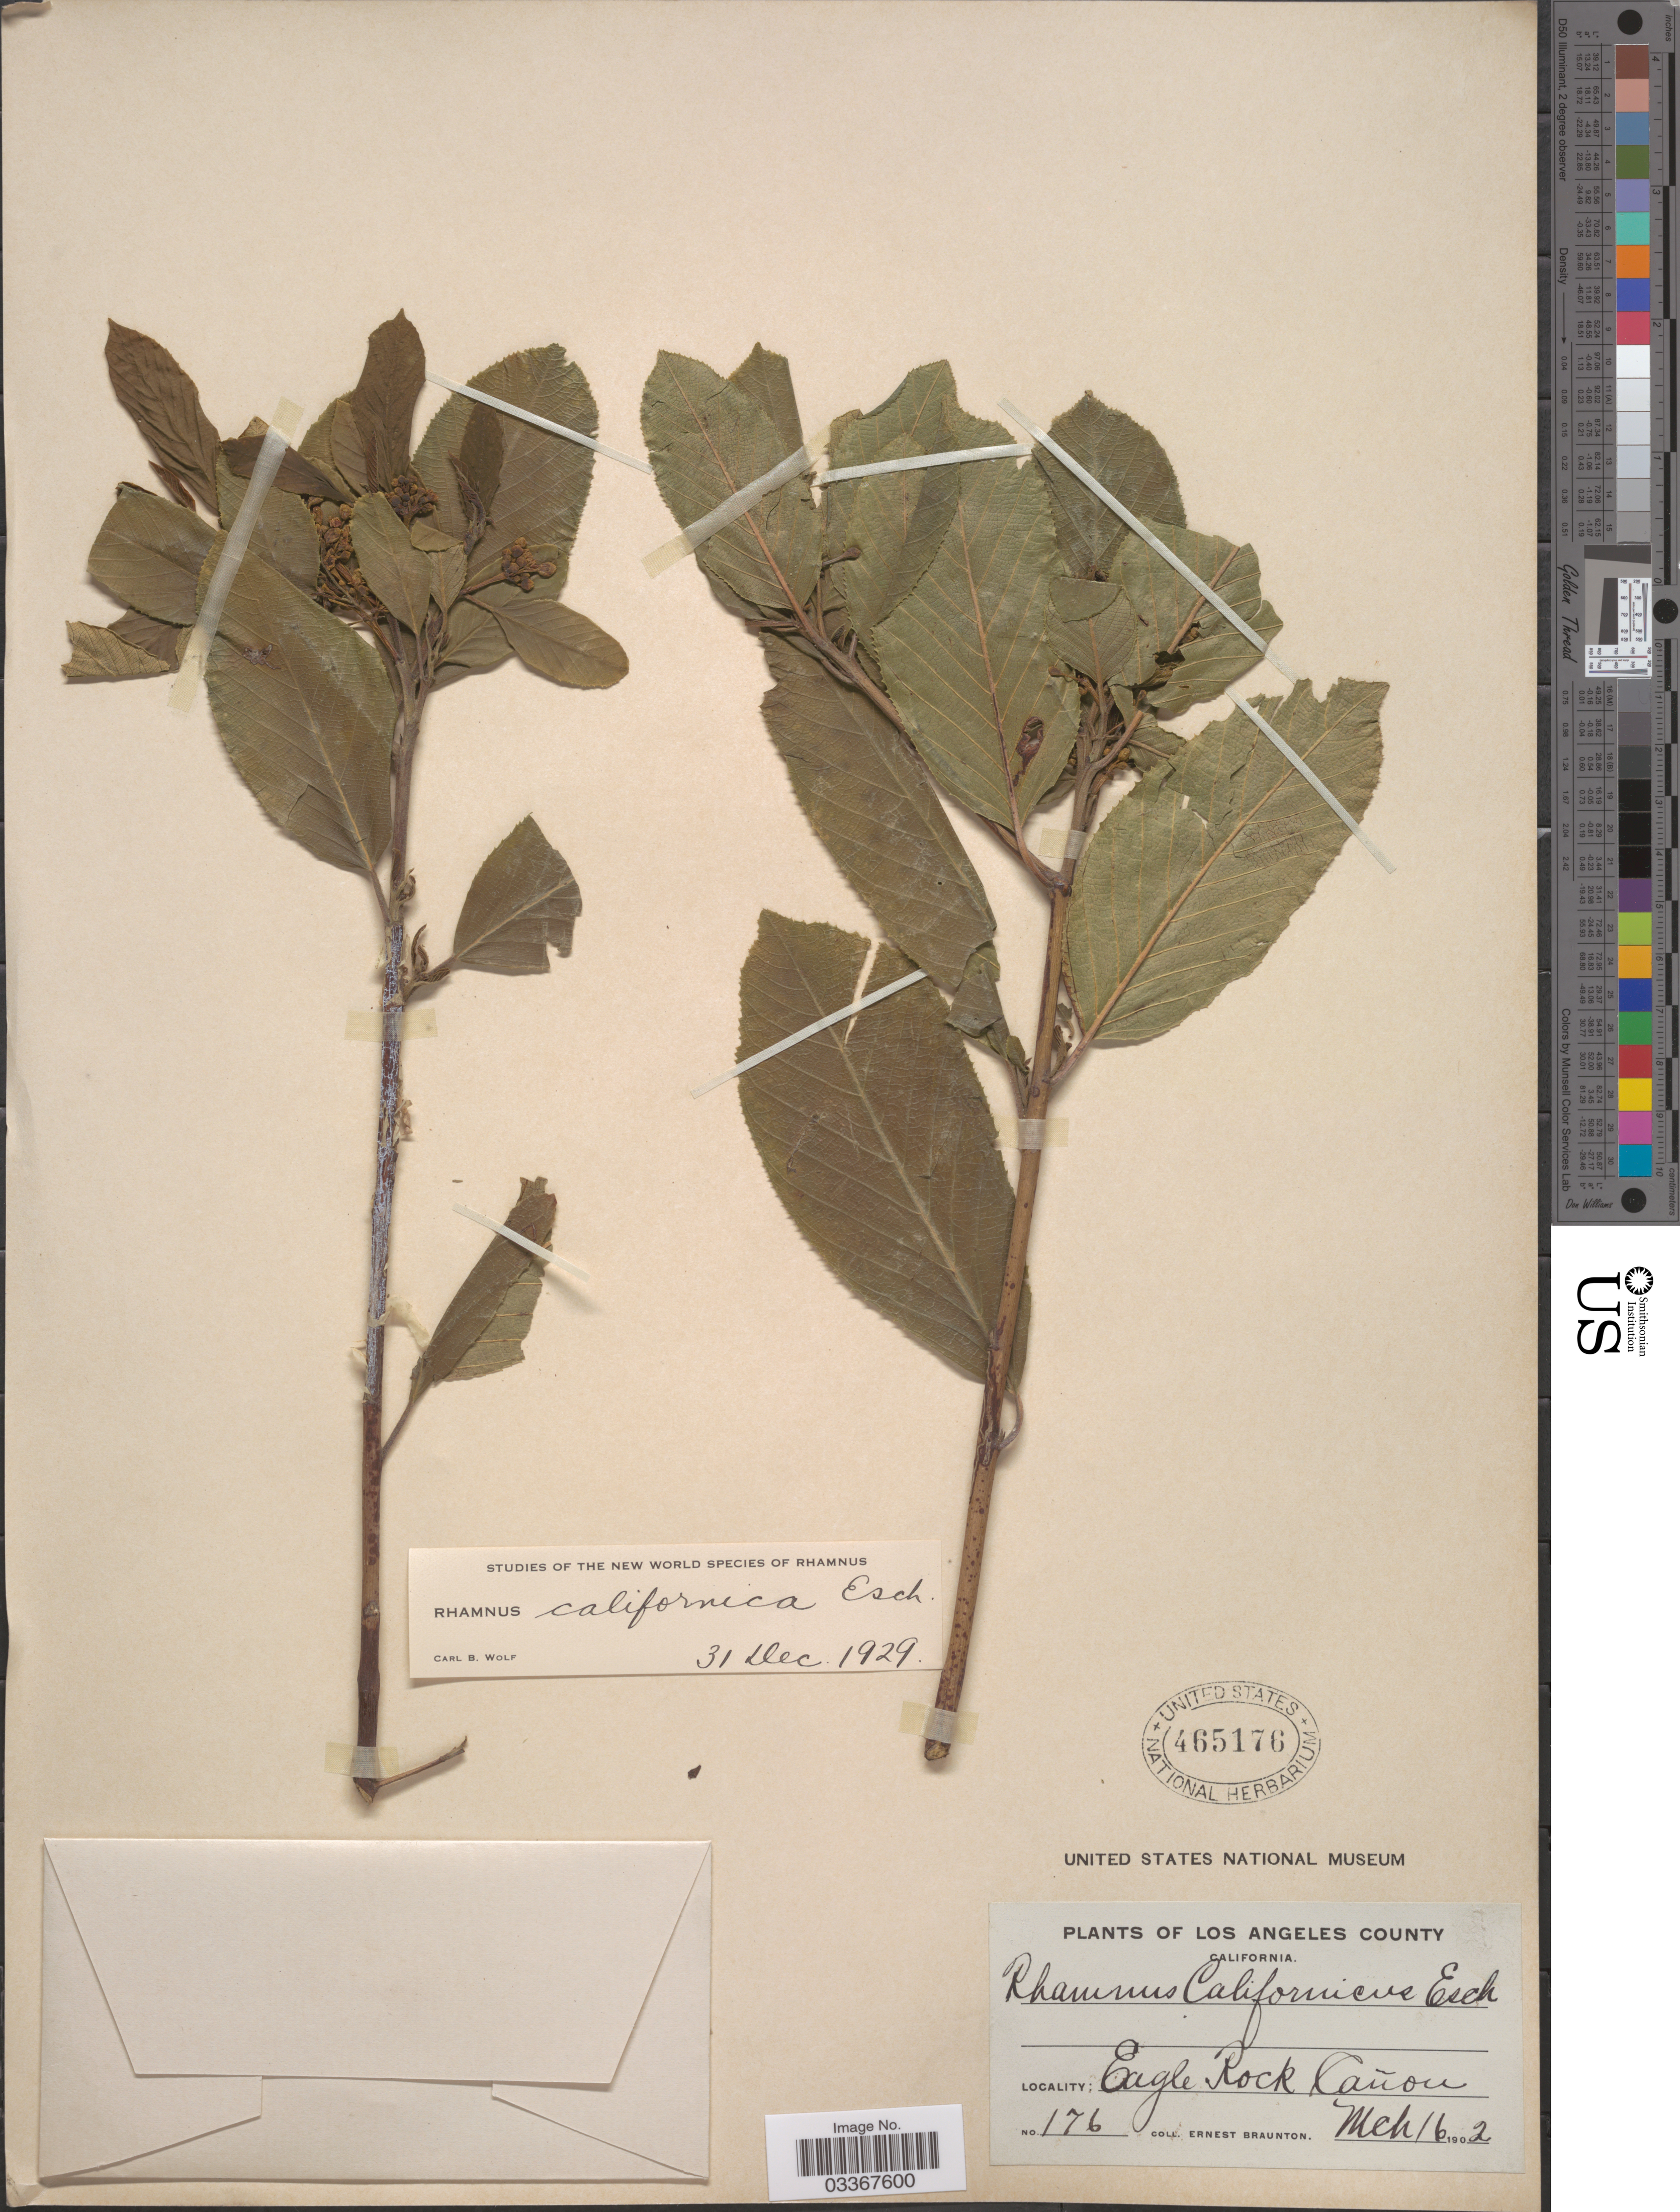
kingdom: Plantae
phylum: Tracheophyta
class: Magnoliopsida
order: Rosales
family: Rhamnaceae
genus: Frangula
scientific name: Frangula purshiana subsp. annonifolia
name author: (Greene) Sawyer & S.W. Edwards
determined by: Strong, Mark T., (BOT), Smithsonian Institution - National Museum of Natural History (UNITED STATES)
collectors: E. Braunton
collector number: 176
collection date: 1902-03-16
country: United States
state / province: California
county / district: Los Angeles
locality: Los Angeles County, Eagle Rock Cañon.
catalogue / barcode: US 465176